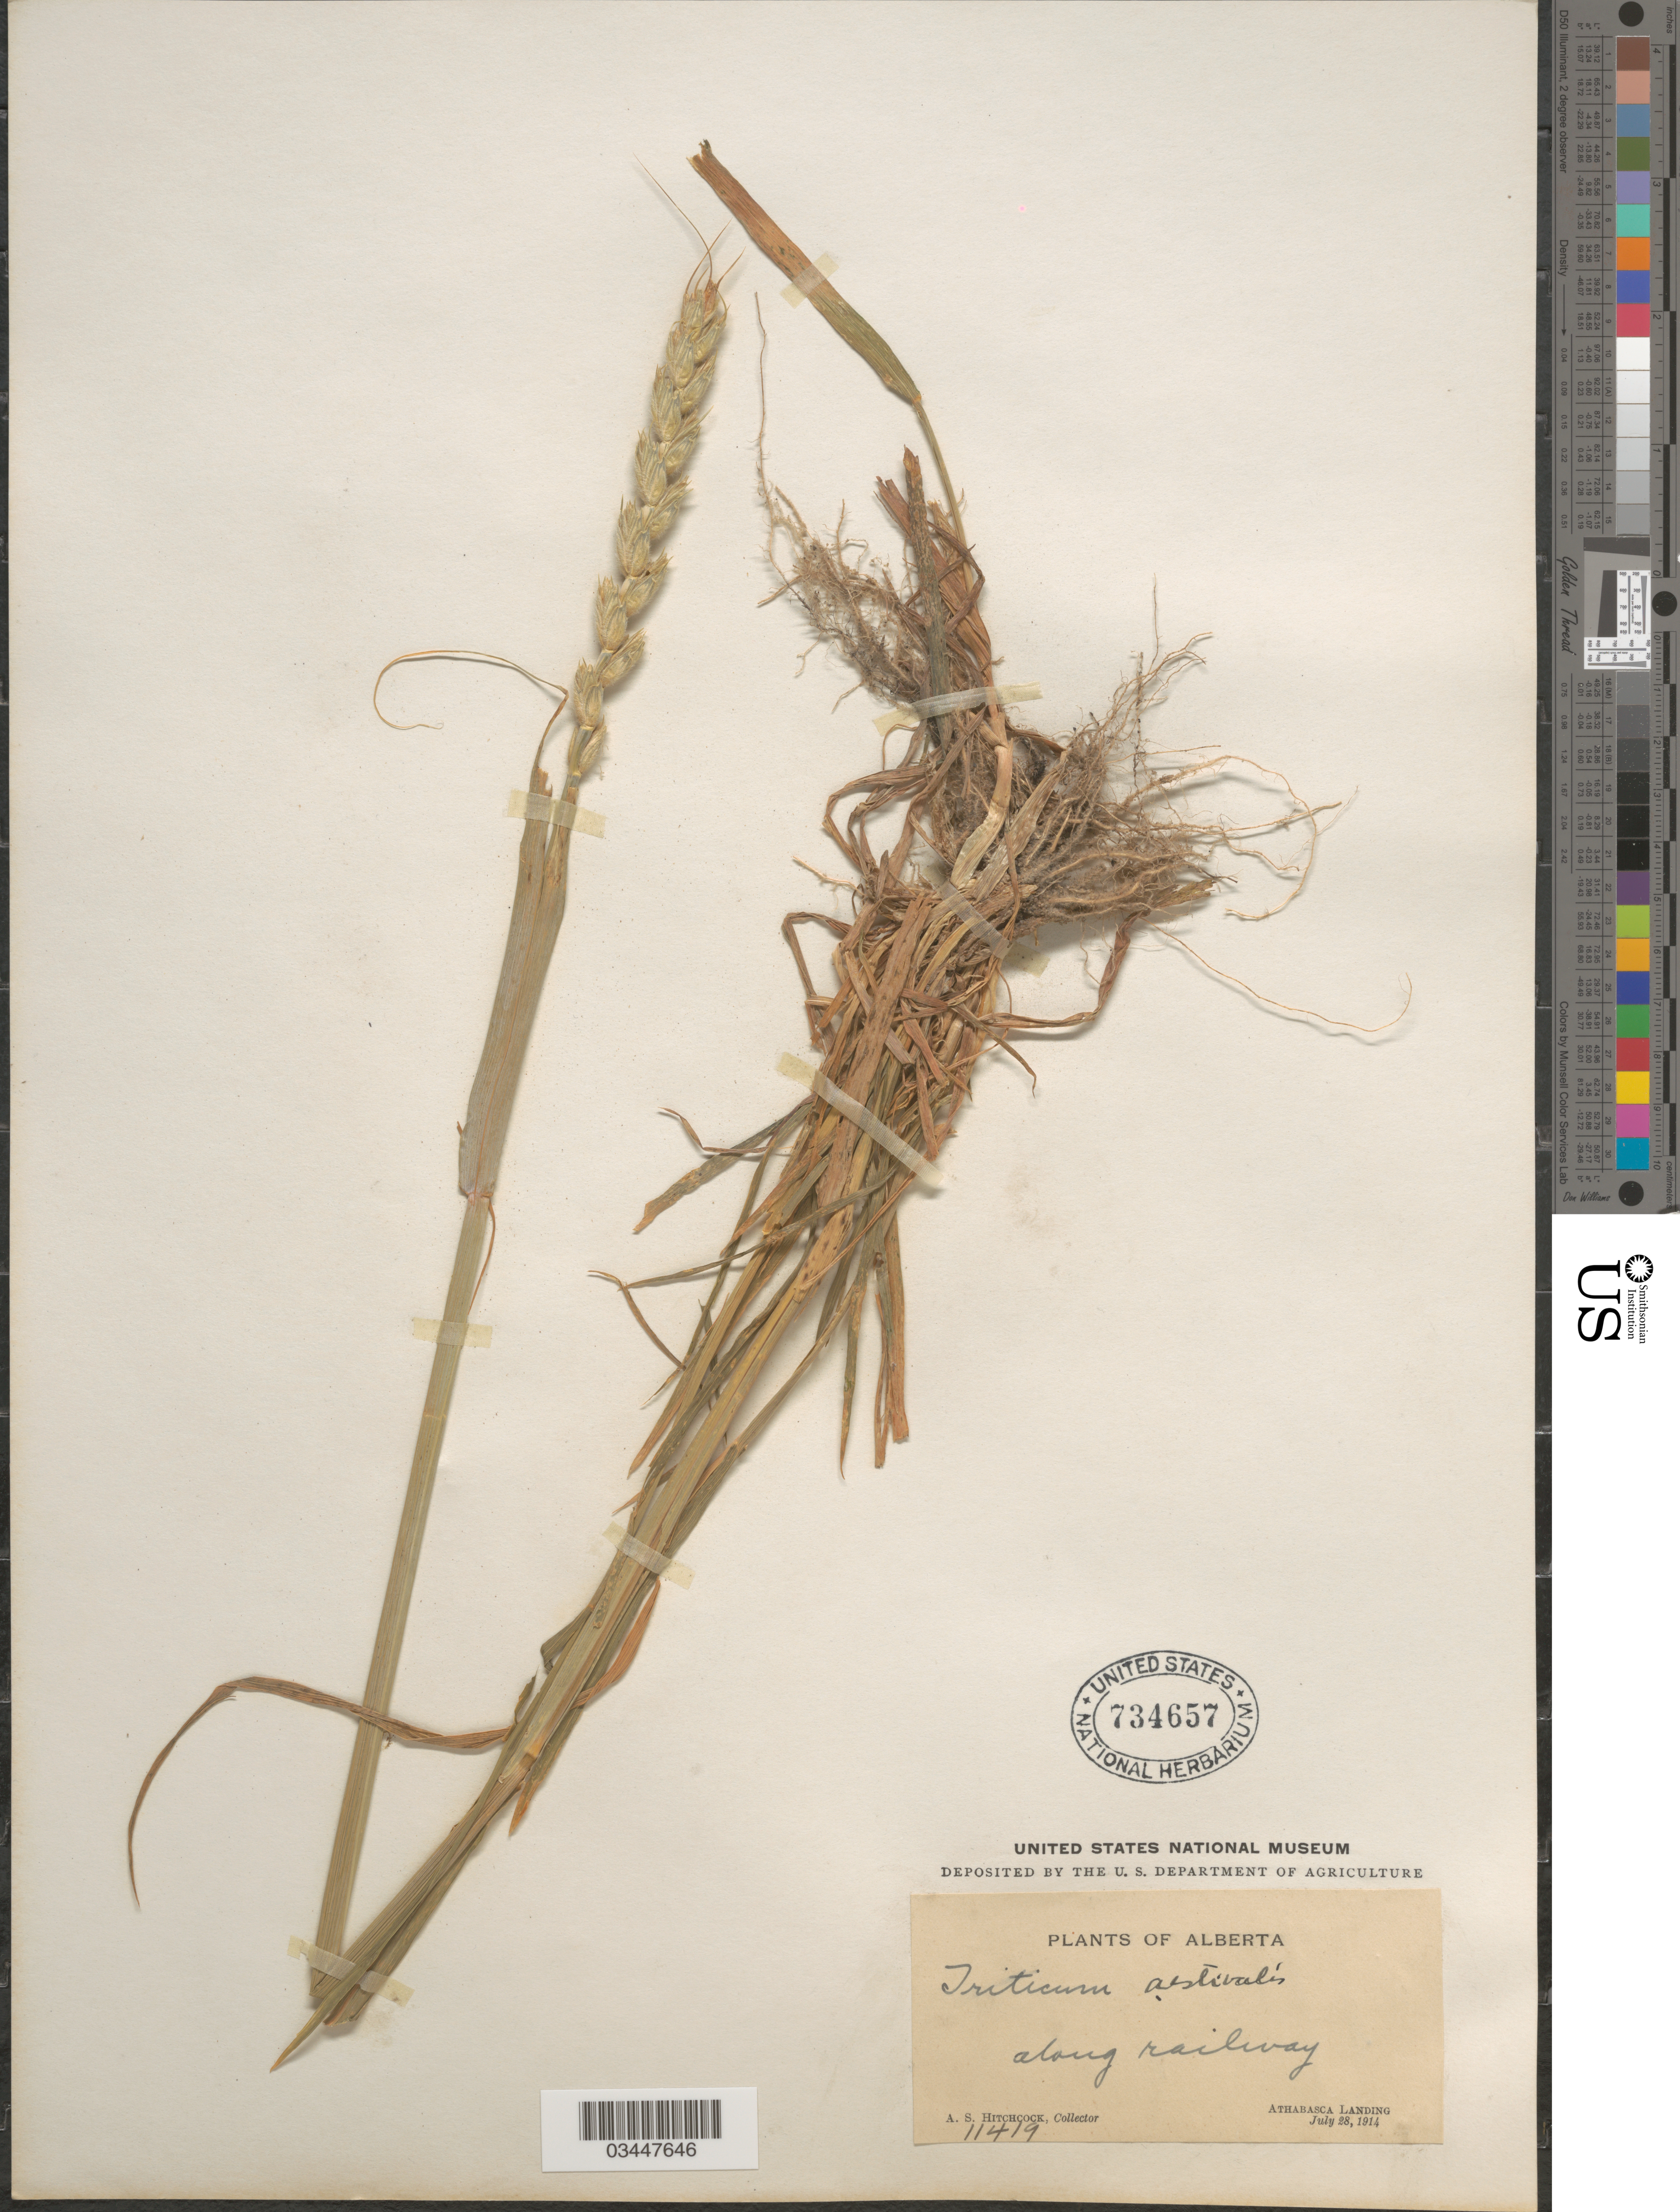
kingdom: Plantae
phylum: Tracheophyta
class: Liliopsida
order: Poales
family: Poaceae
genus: Triticum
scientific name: Triticum aestivum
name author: L.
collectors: A. S. Hitchcock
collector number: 11419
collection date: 1914-07-28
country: Canada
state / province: Alberta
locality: Along railway. Athabasca Landing.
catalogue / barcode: US 734657